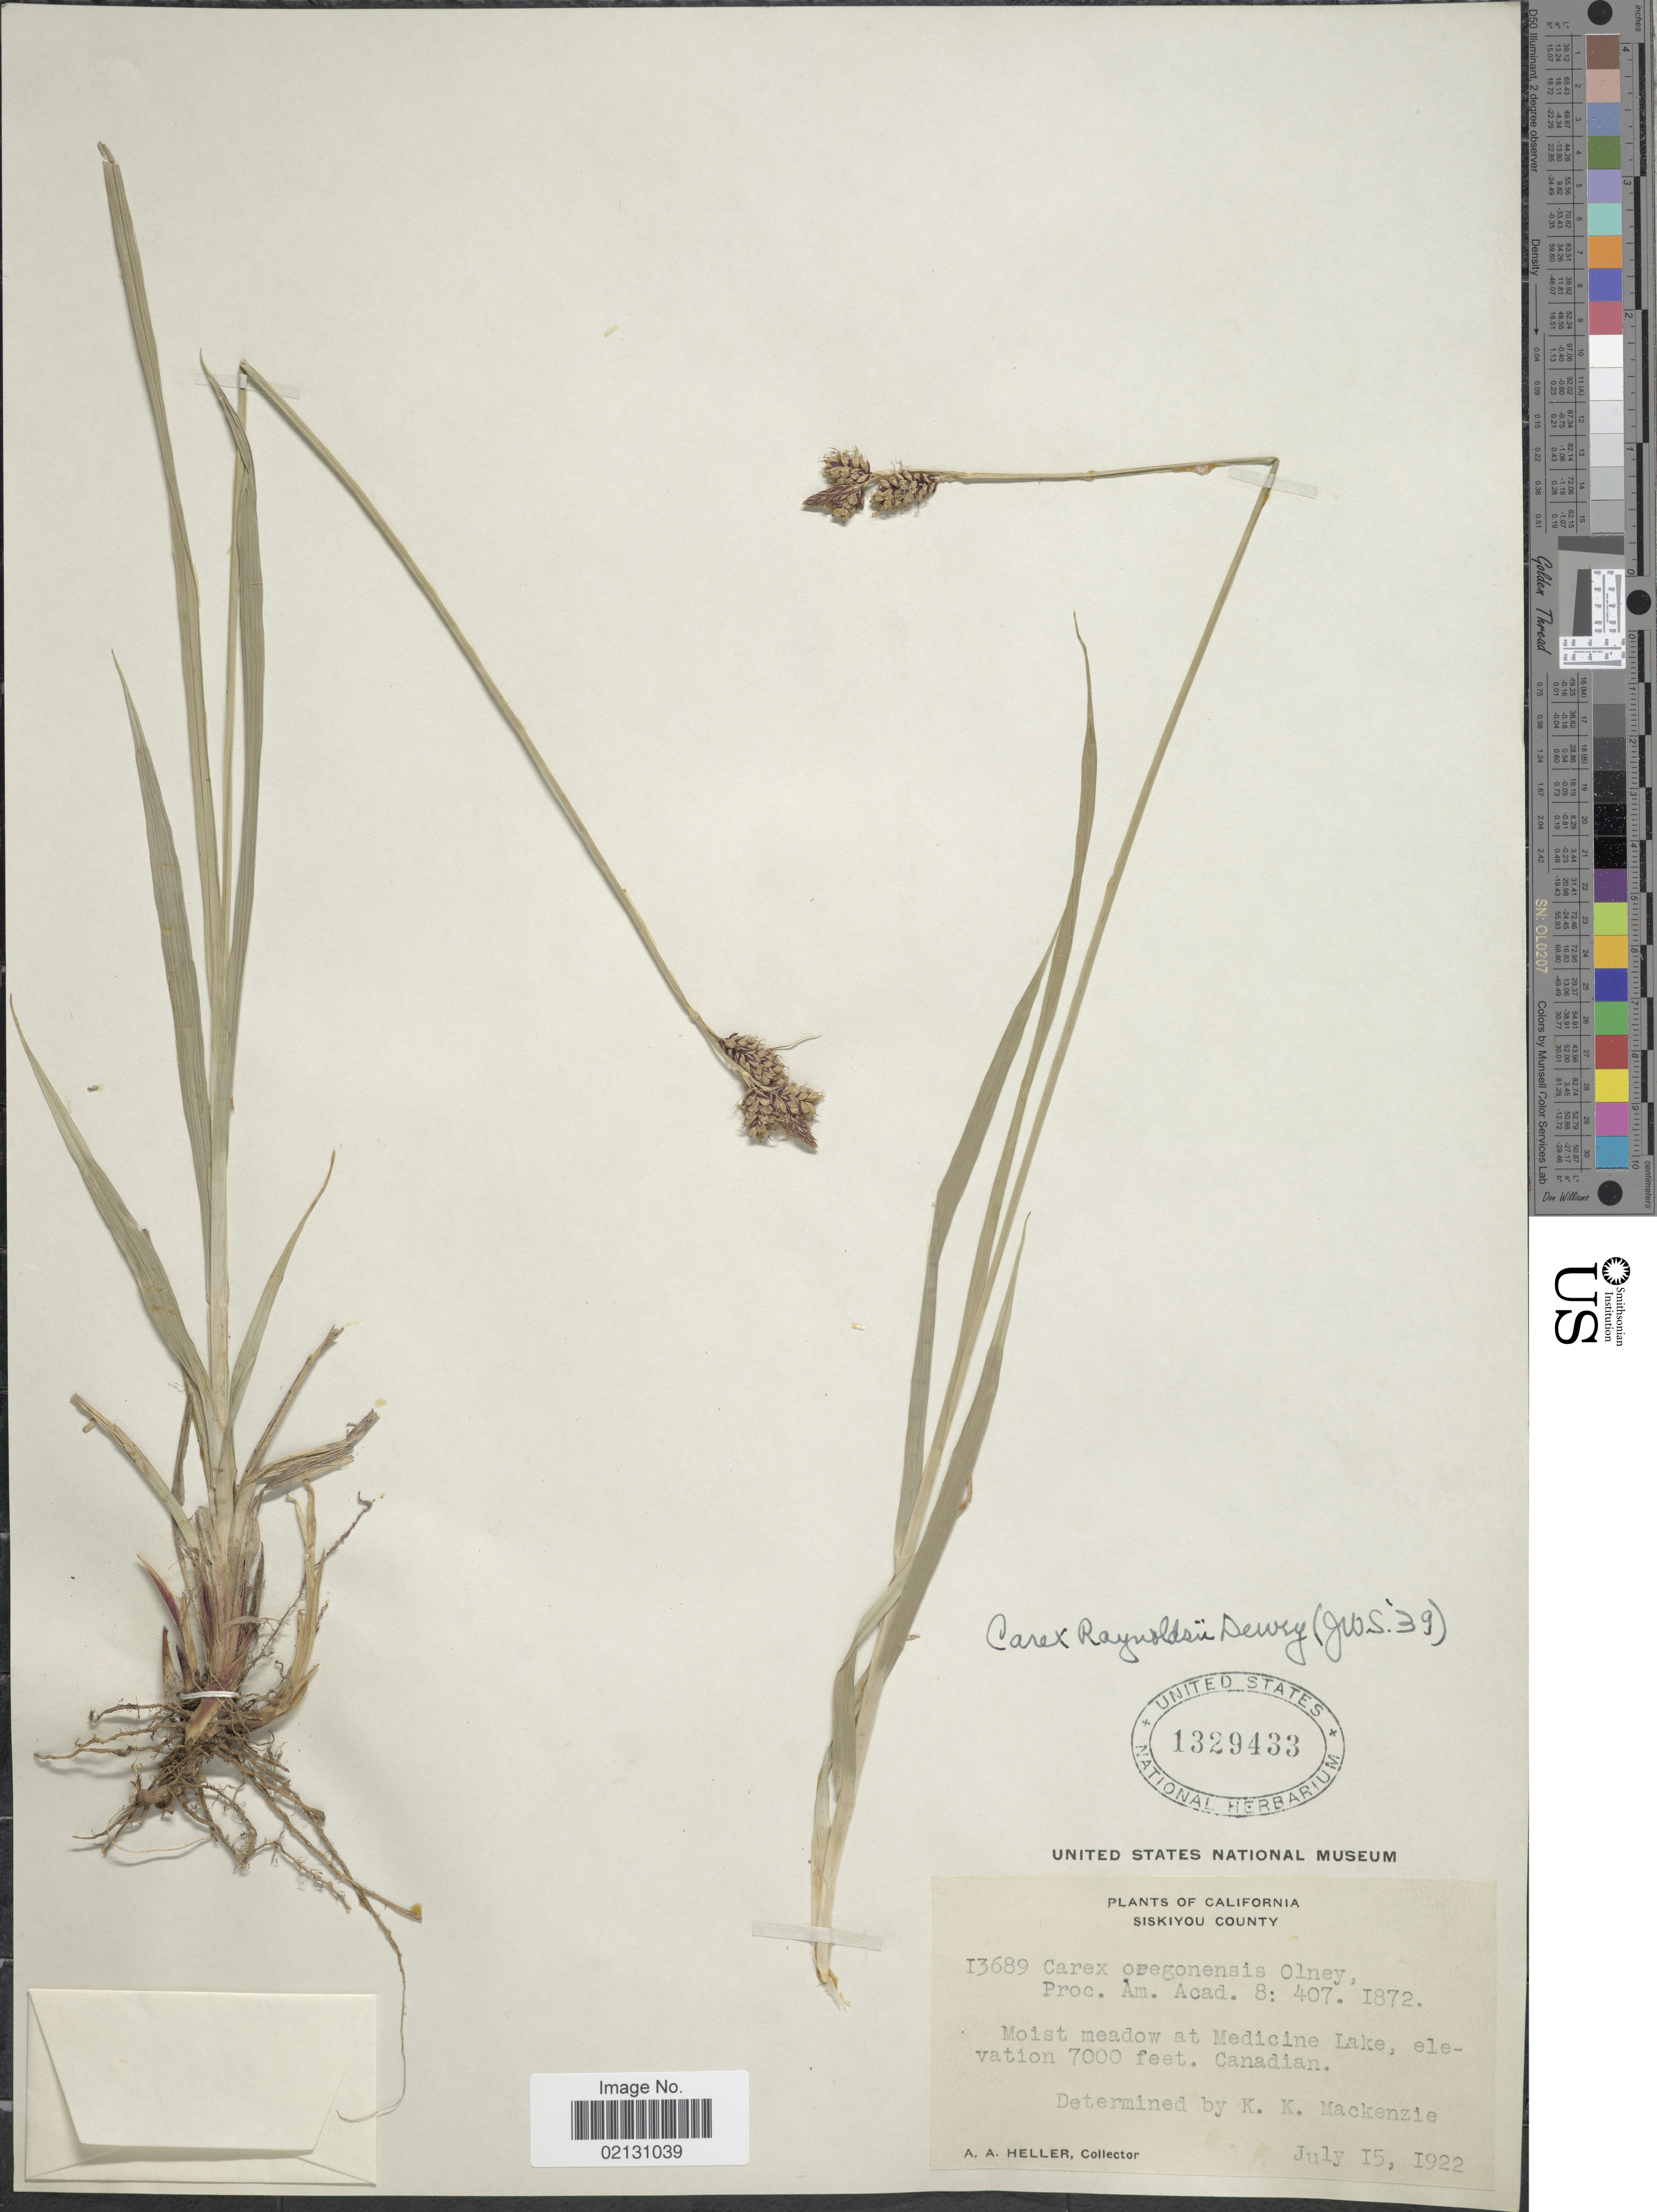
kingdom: Plantae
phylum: Tracheophyta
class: Liliopsida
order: Poales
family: Cyperaceae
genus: Carex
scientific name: Carex raynoldsii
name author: Dewey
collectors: A. A. Heller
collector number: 13689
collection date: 1922-07-15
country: United States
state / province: California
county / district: Siskiyou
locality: Siskiyou County, Moist meadow at Medicine Lake, Canadian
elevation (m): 2134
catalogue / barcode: US 1329433